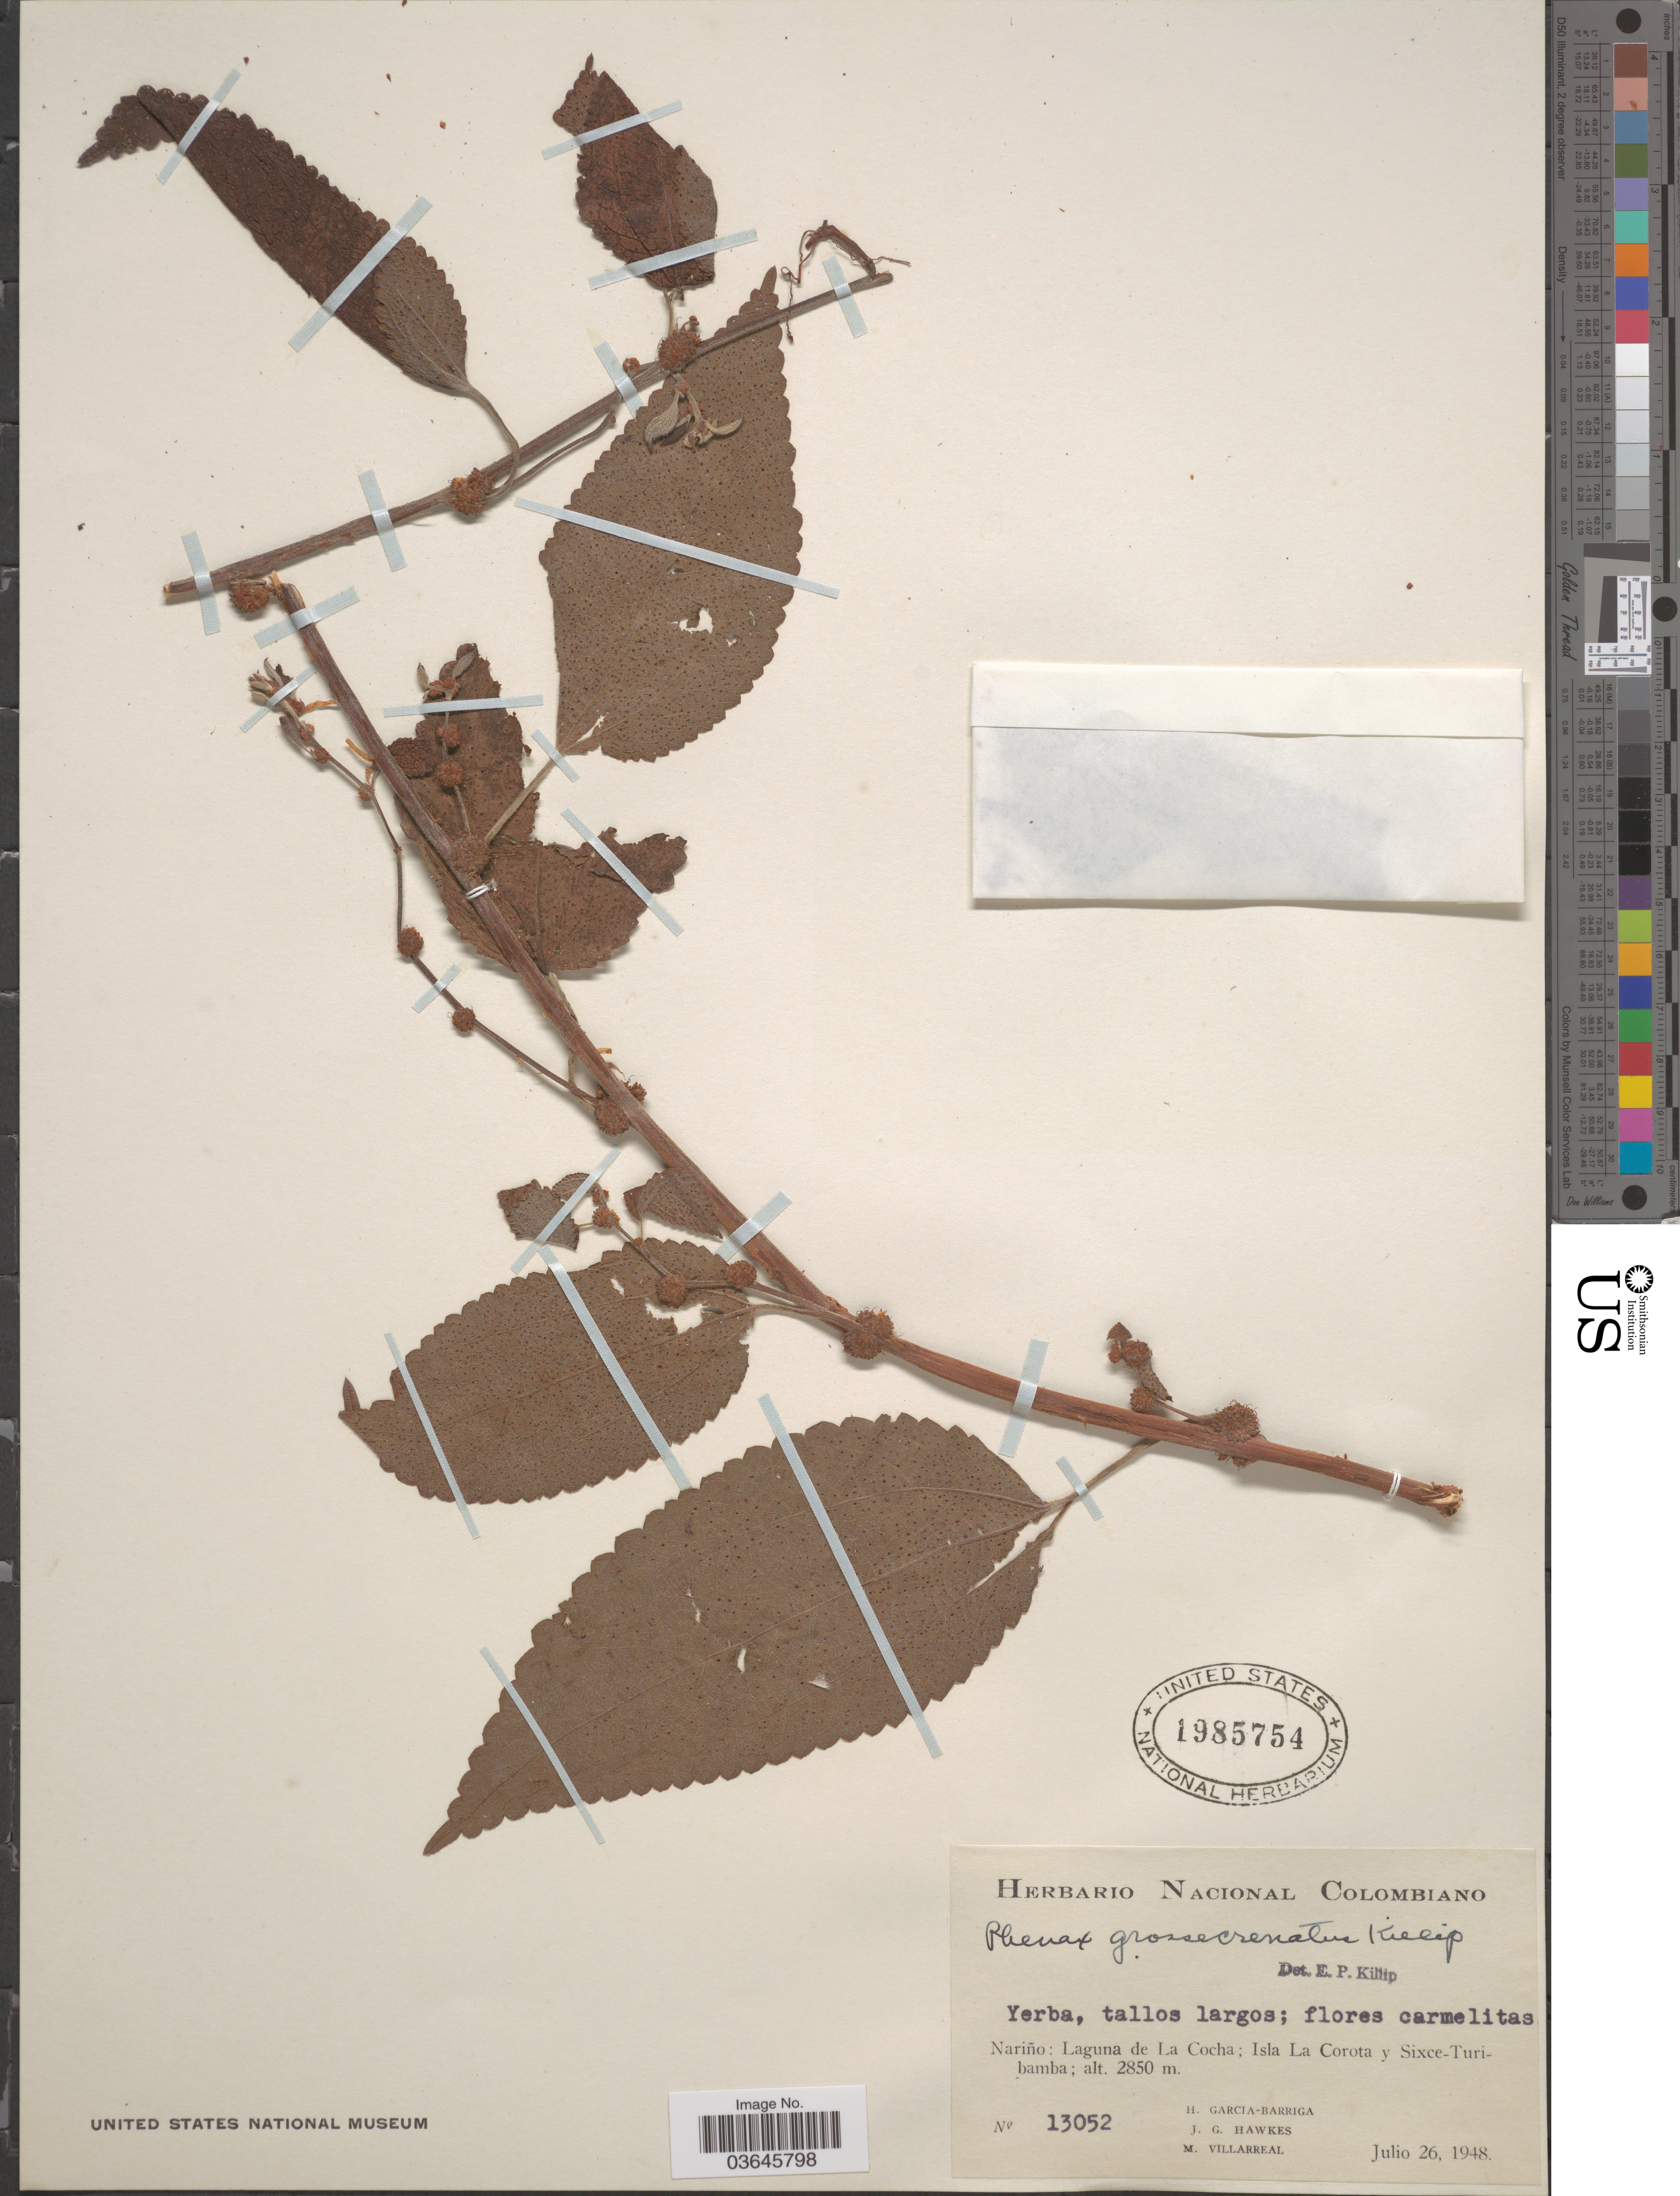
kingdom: Plantae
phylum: Tracheophyta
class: Magnoliopsida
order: Rosales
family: Urticaceae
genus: Phenax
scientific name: Phenax grossecrenatus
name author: Killip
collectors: H. García Barriga, J. Hawkes & M. Villarreal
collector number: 13052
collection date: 1948-07-26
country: Colombia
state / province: Nariño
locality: Laguna de La Cocha; Isla La Corota y Sixce- Turibamba.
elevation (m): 2850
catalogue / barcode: US 1985754